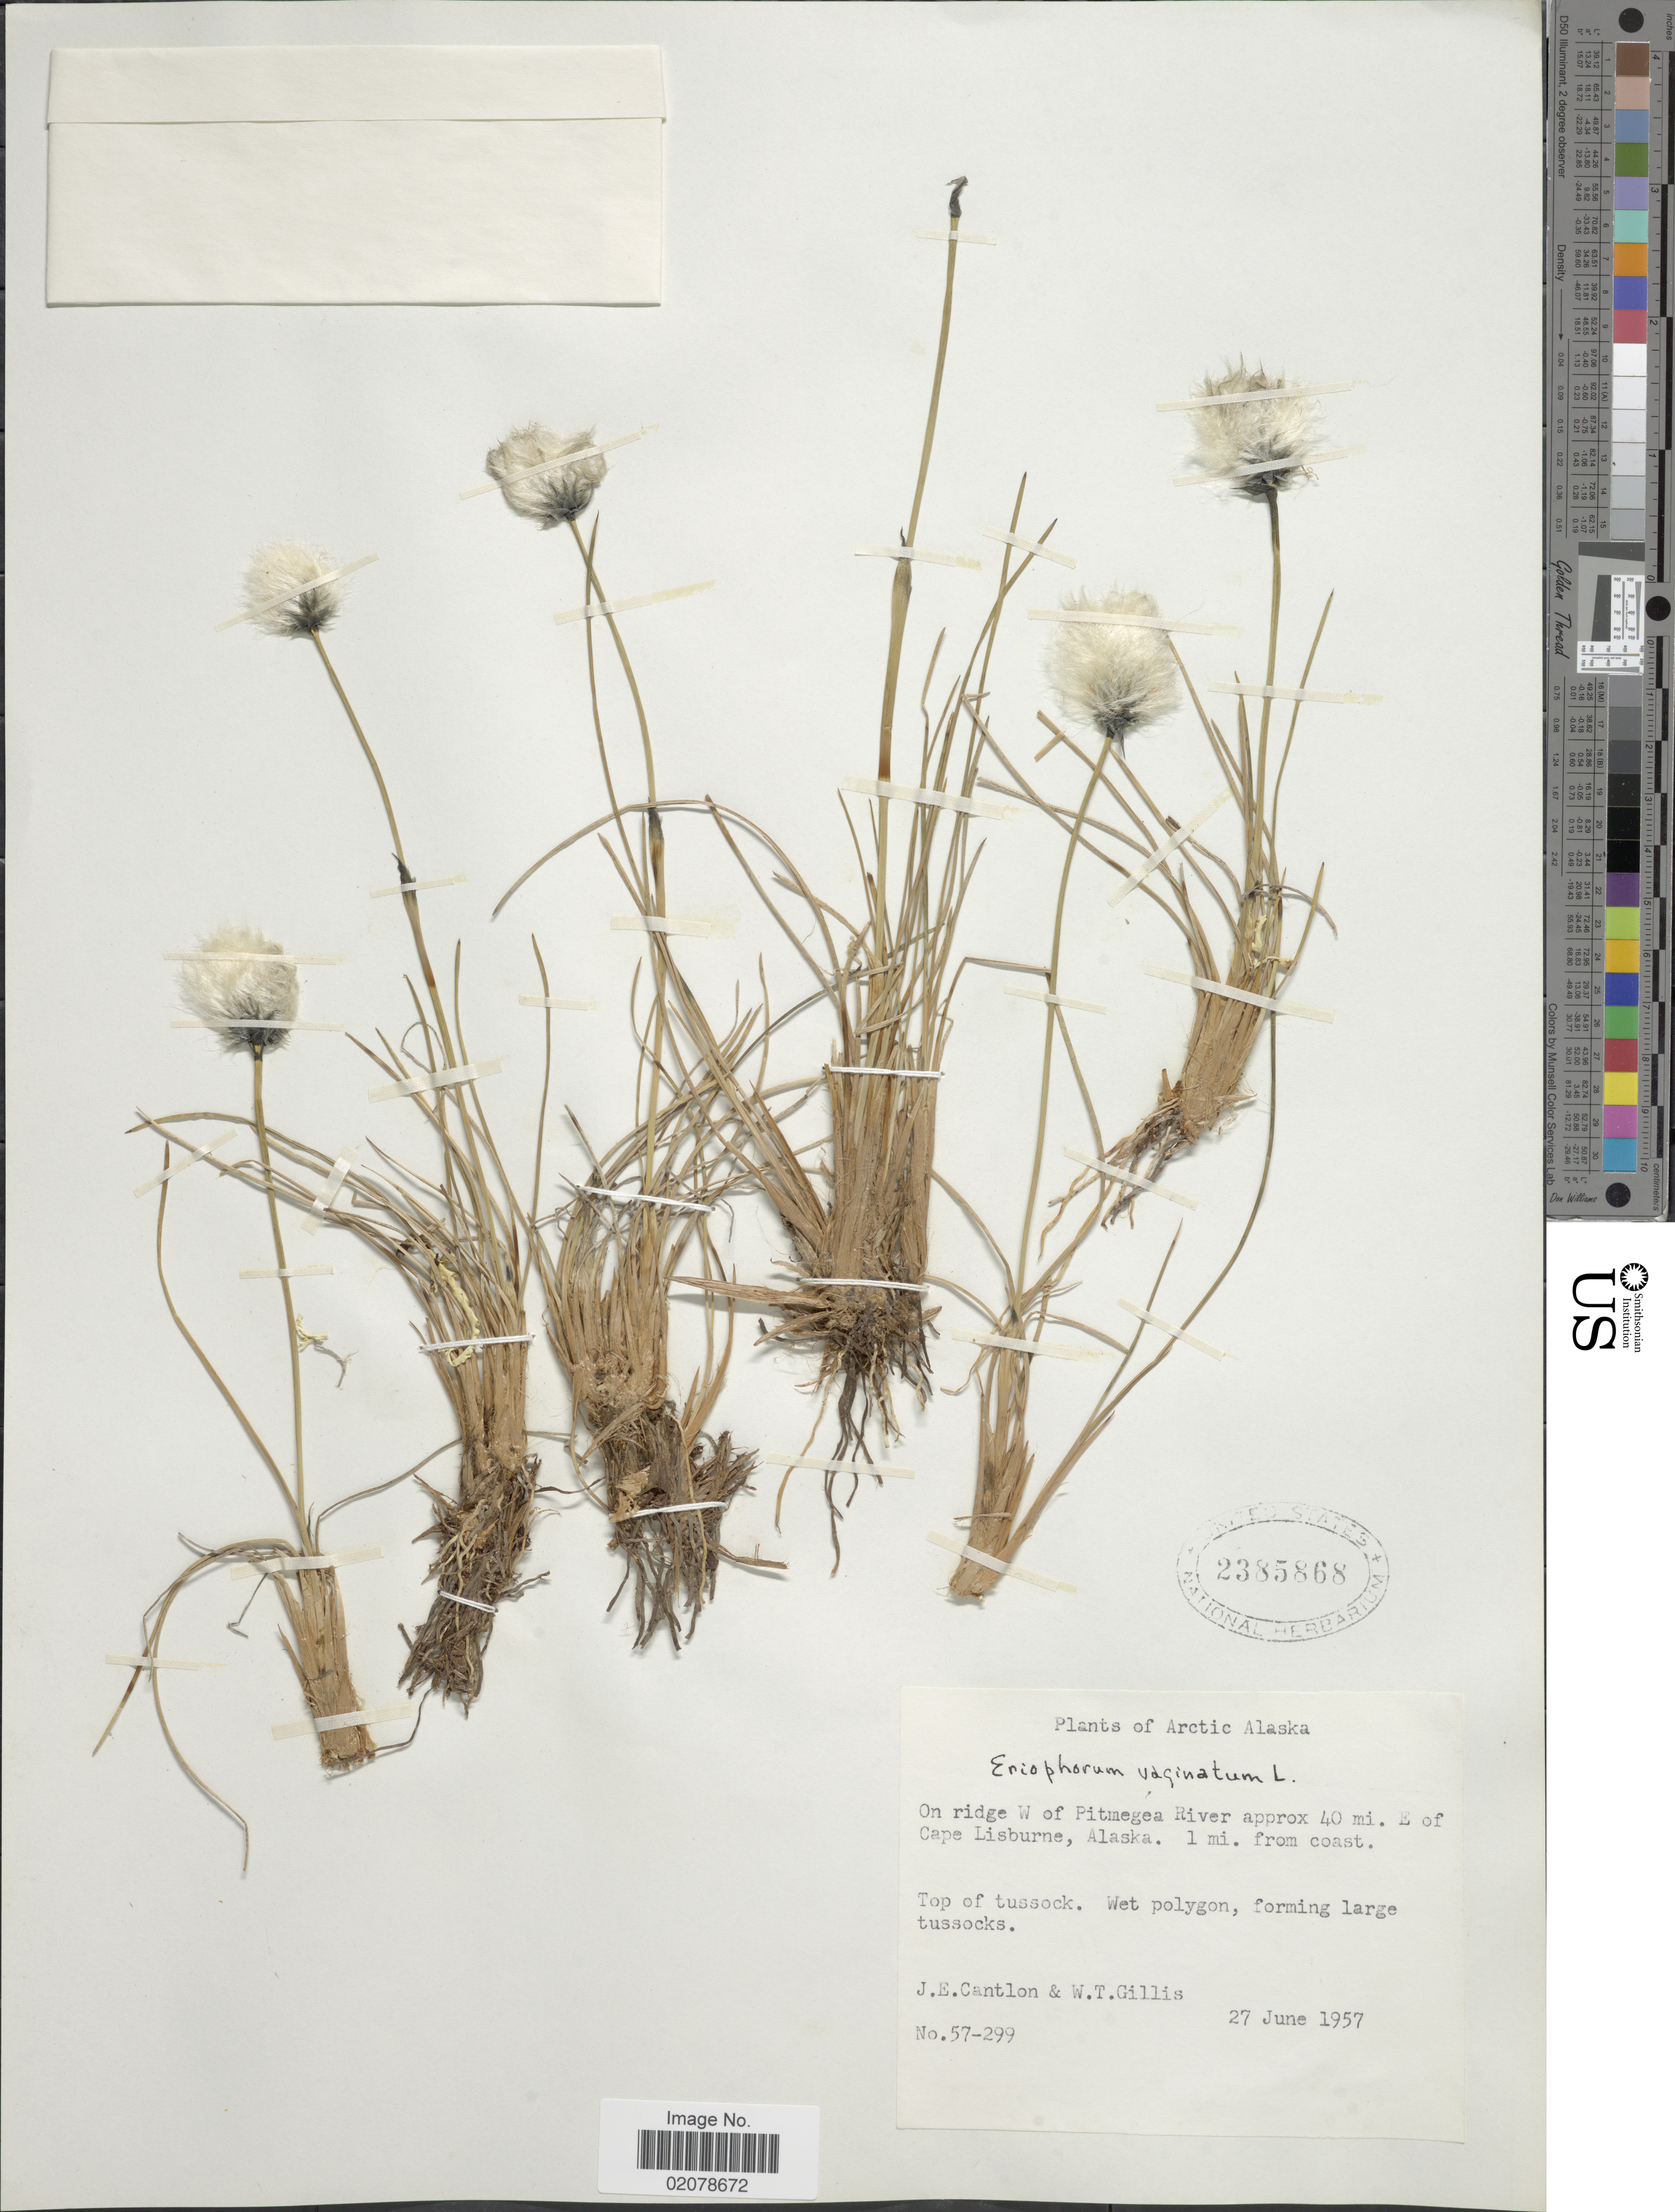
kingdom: Plantae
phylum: Tracheophyta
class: Liliopsida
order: Poales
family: Cyperaceae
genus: Eriophorum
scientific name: Eriophorum vaginatum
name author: L.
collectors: J. Cantlon & W. T. Gillis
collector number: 57-299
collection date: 1957-06-27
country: United States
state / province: Alaska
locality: Arctic Alaska. On ridge W of Pitmegea River approx. 40 mi. E of Cape Lisburne. 1 mi. from coast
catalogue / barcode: US 2385868